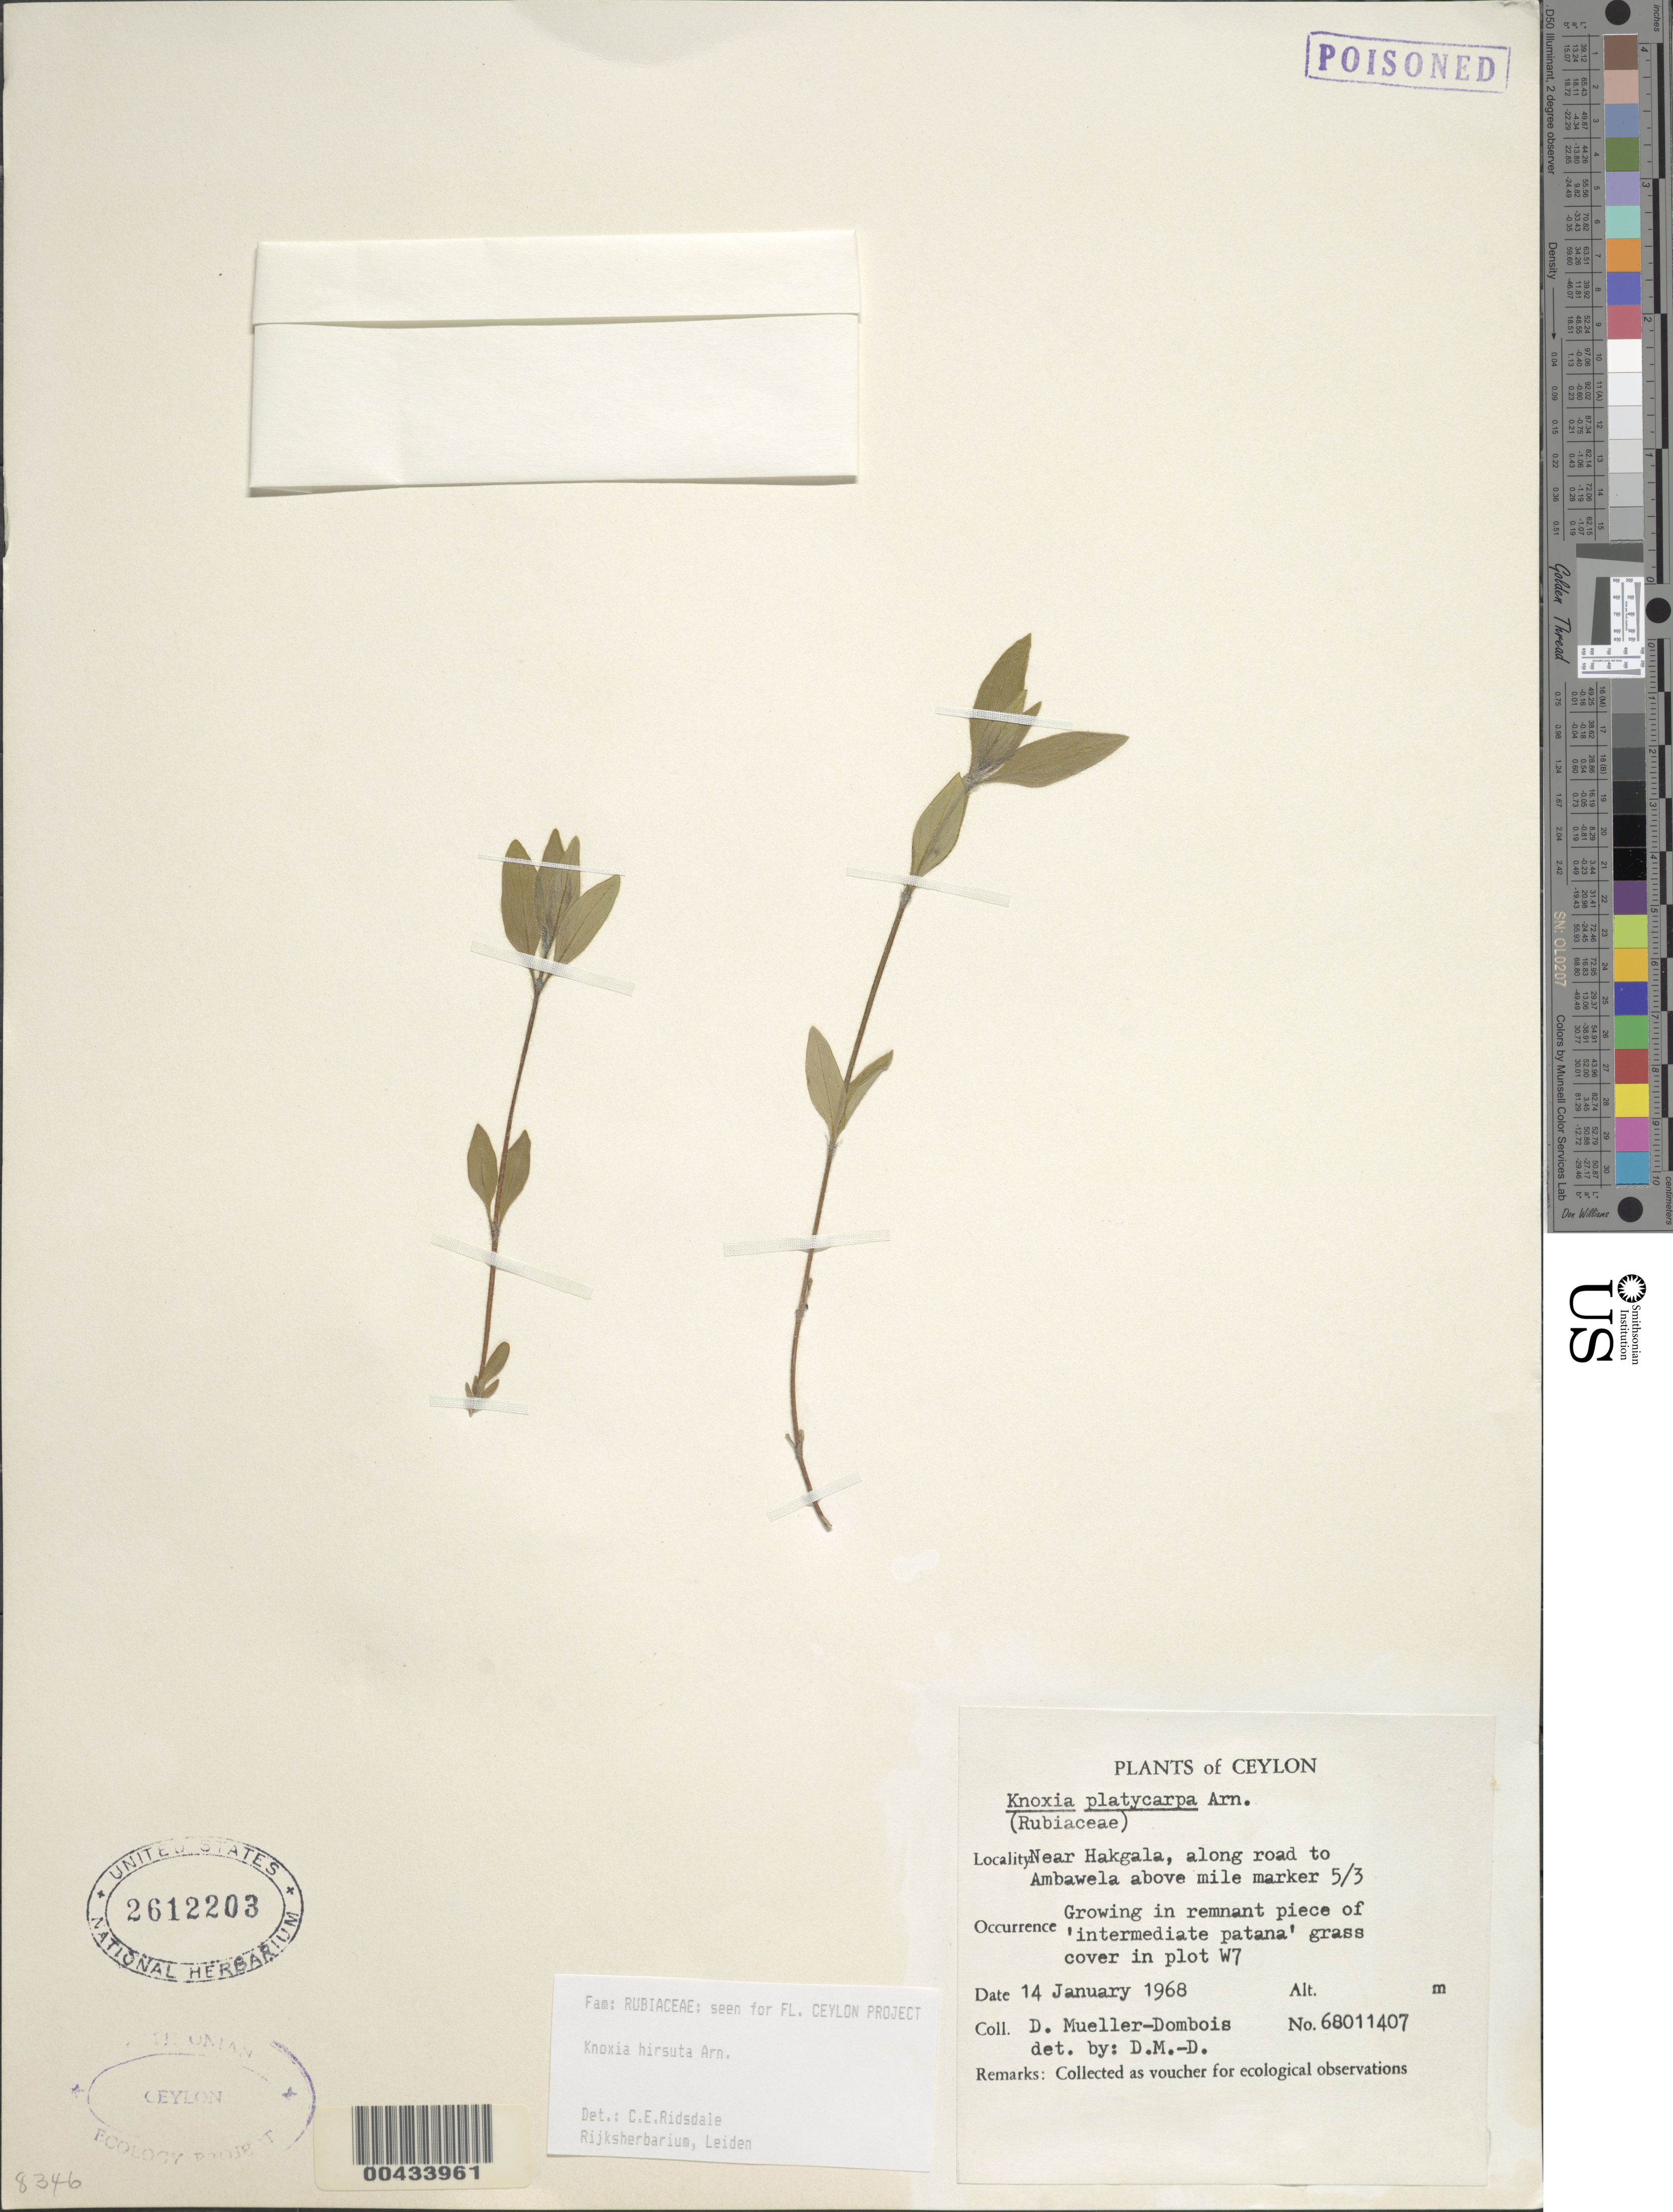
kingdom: Plantae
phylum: Tracheophyta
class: Magnoliopsida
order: Gentianales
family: Rubiaceae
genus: Knoxia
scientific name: Knoxia hirsuta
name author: Arn.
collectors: D. Mueller-Dombois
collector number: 68011407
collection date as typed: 14 Jan 1968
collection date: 1968-01-14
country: Sri Lanka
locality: Near Hakgala, along rd to Ambawela above mi marker 5/3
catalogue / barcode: US 2612203